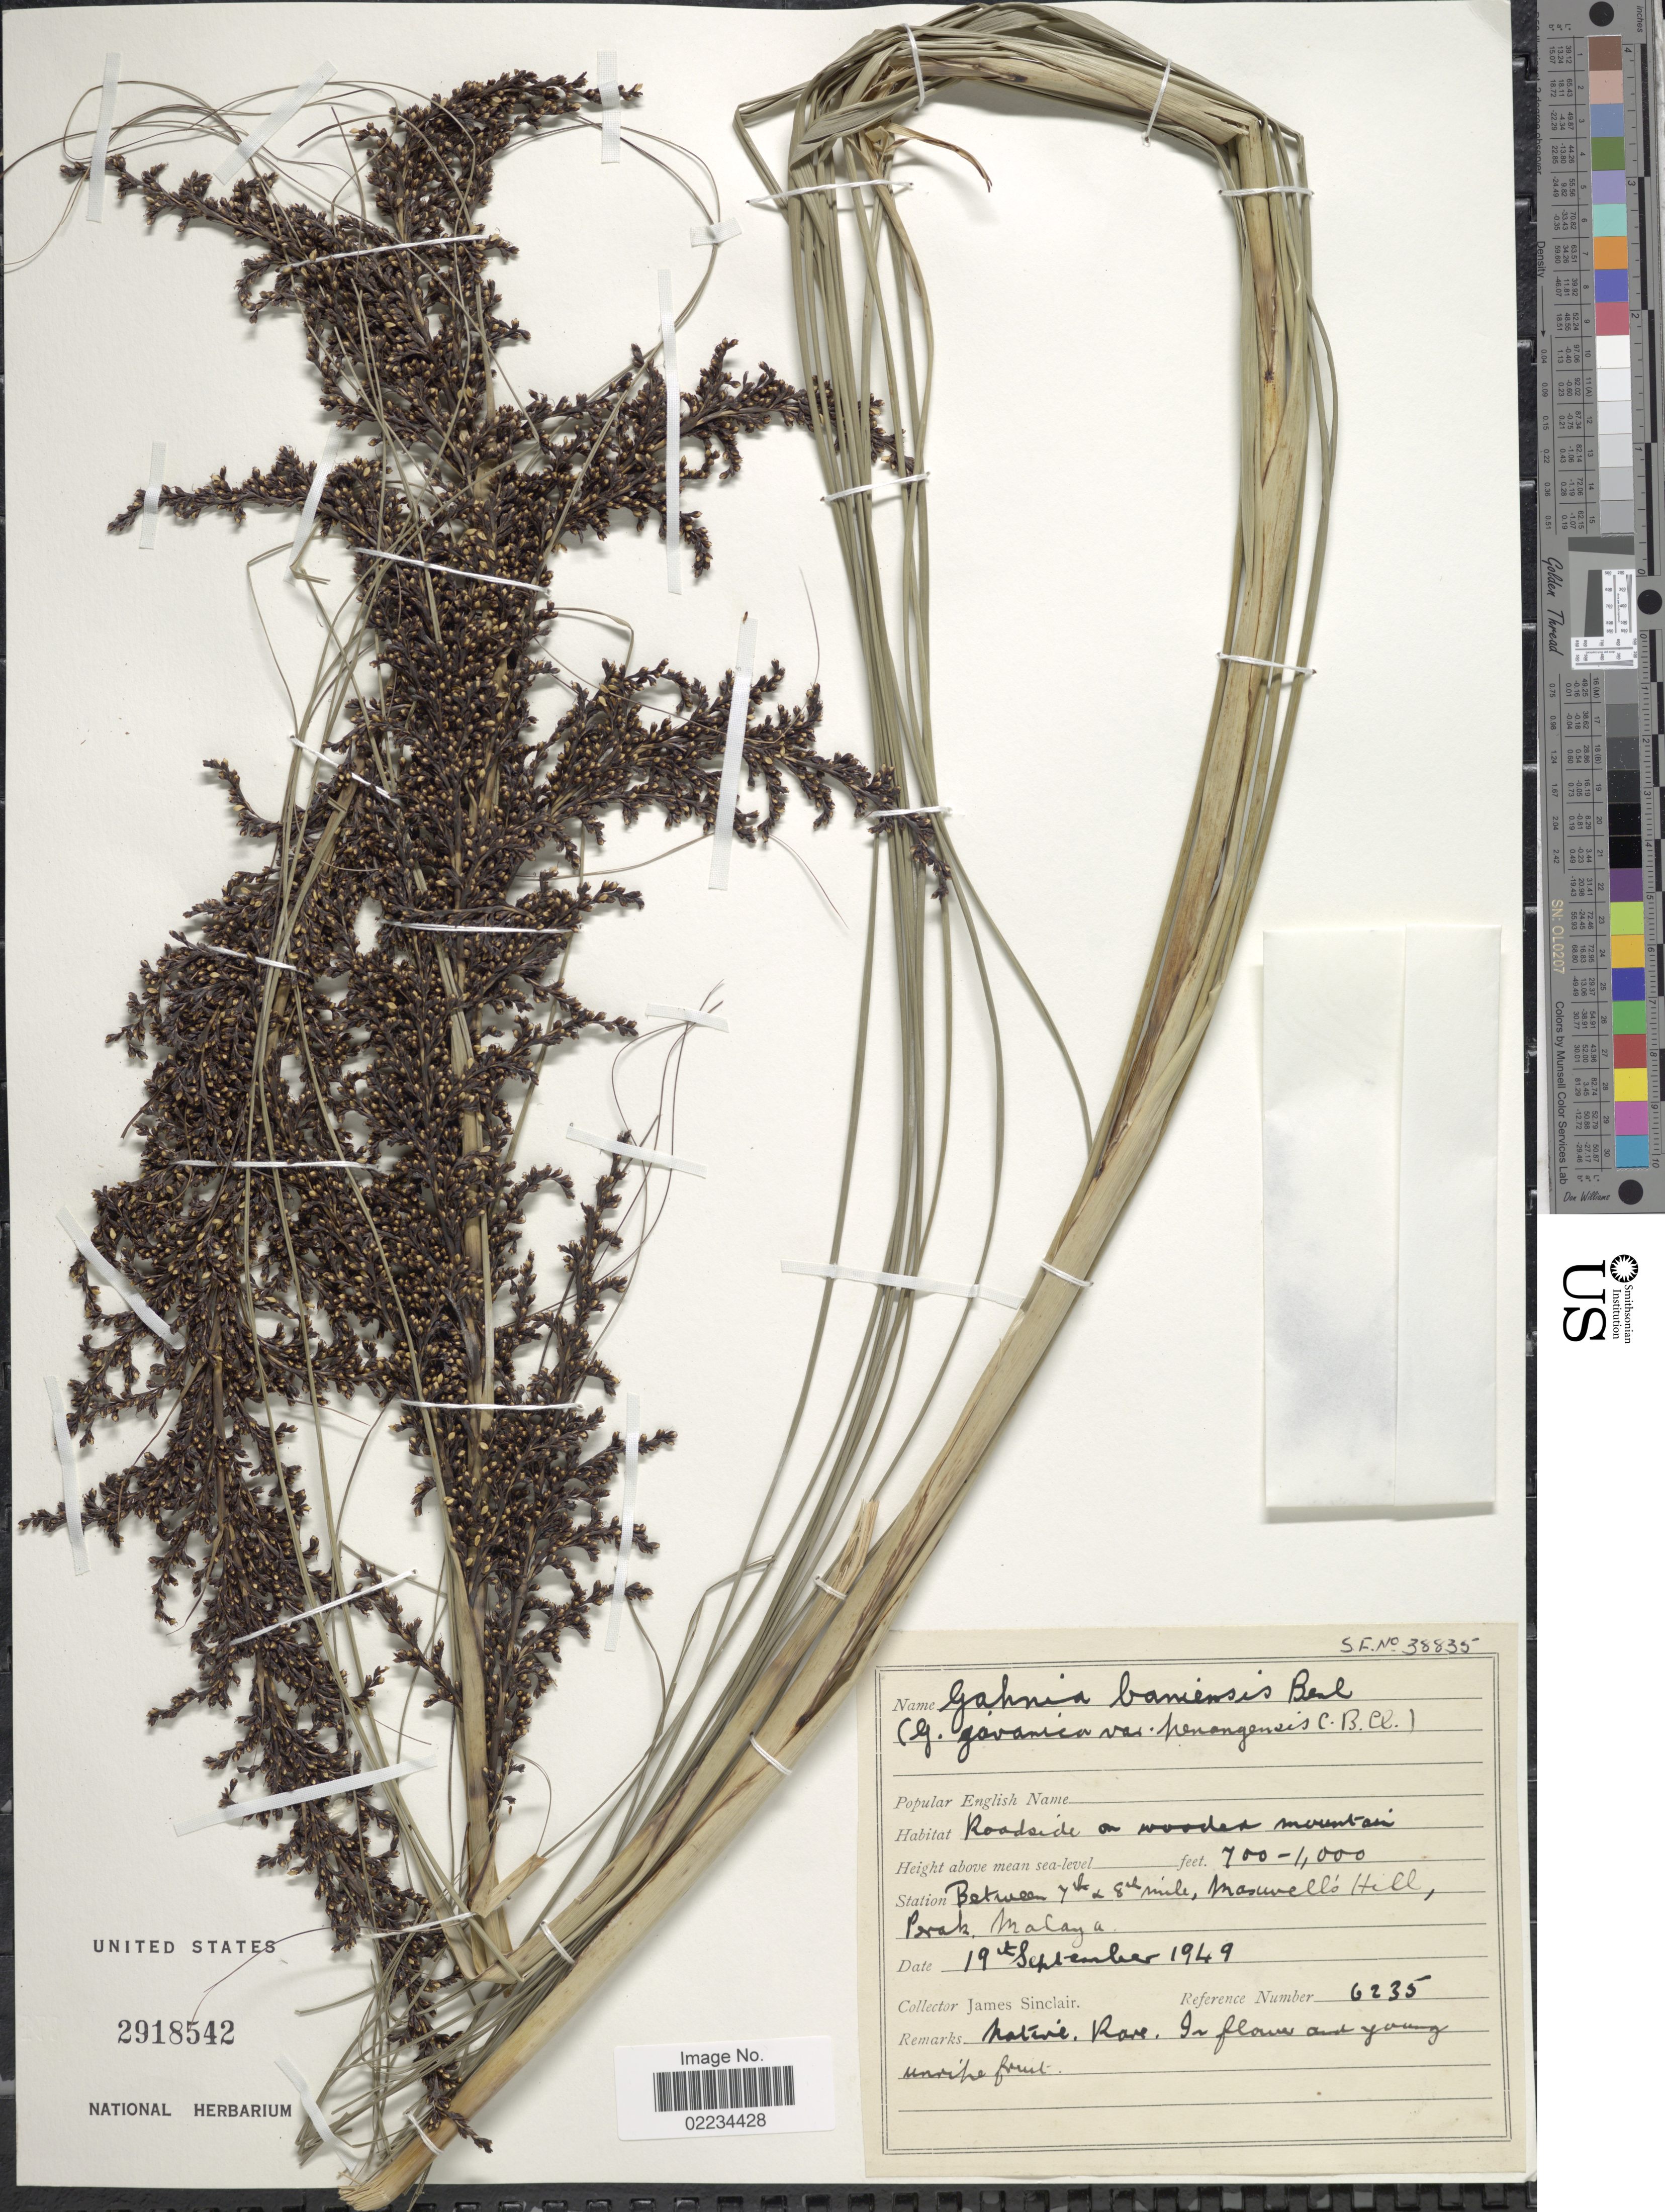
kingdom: Plantae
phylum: Tracheophyta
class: Liliopsida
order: Poales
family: Cyperaceae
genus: Gahnia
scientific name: Gahnia baniensis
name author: Benl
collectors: J. Sinclair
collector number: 6235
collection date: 1949-09-19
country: Malaysia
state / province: Perak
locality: Between 7th & 8th mile, Masuvell's Hill, Malaya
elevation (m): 213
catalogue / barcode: US 2918542